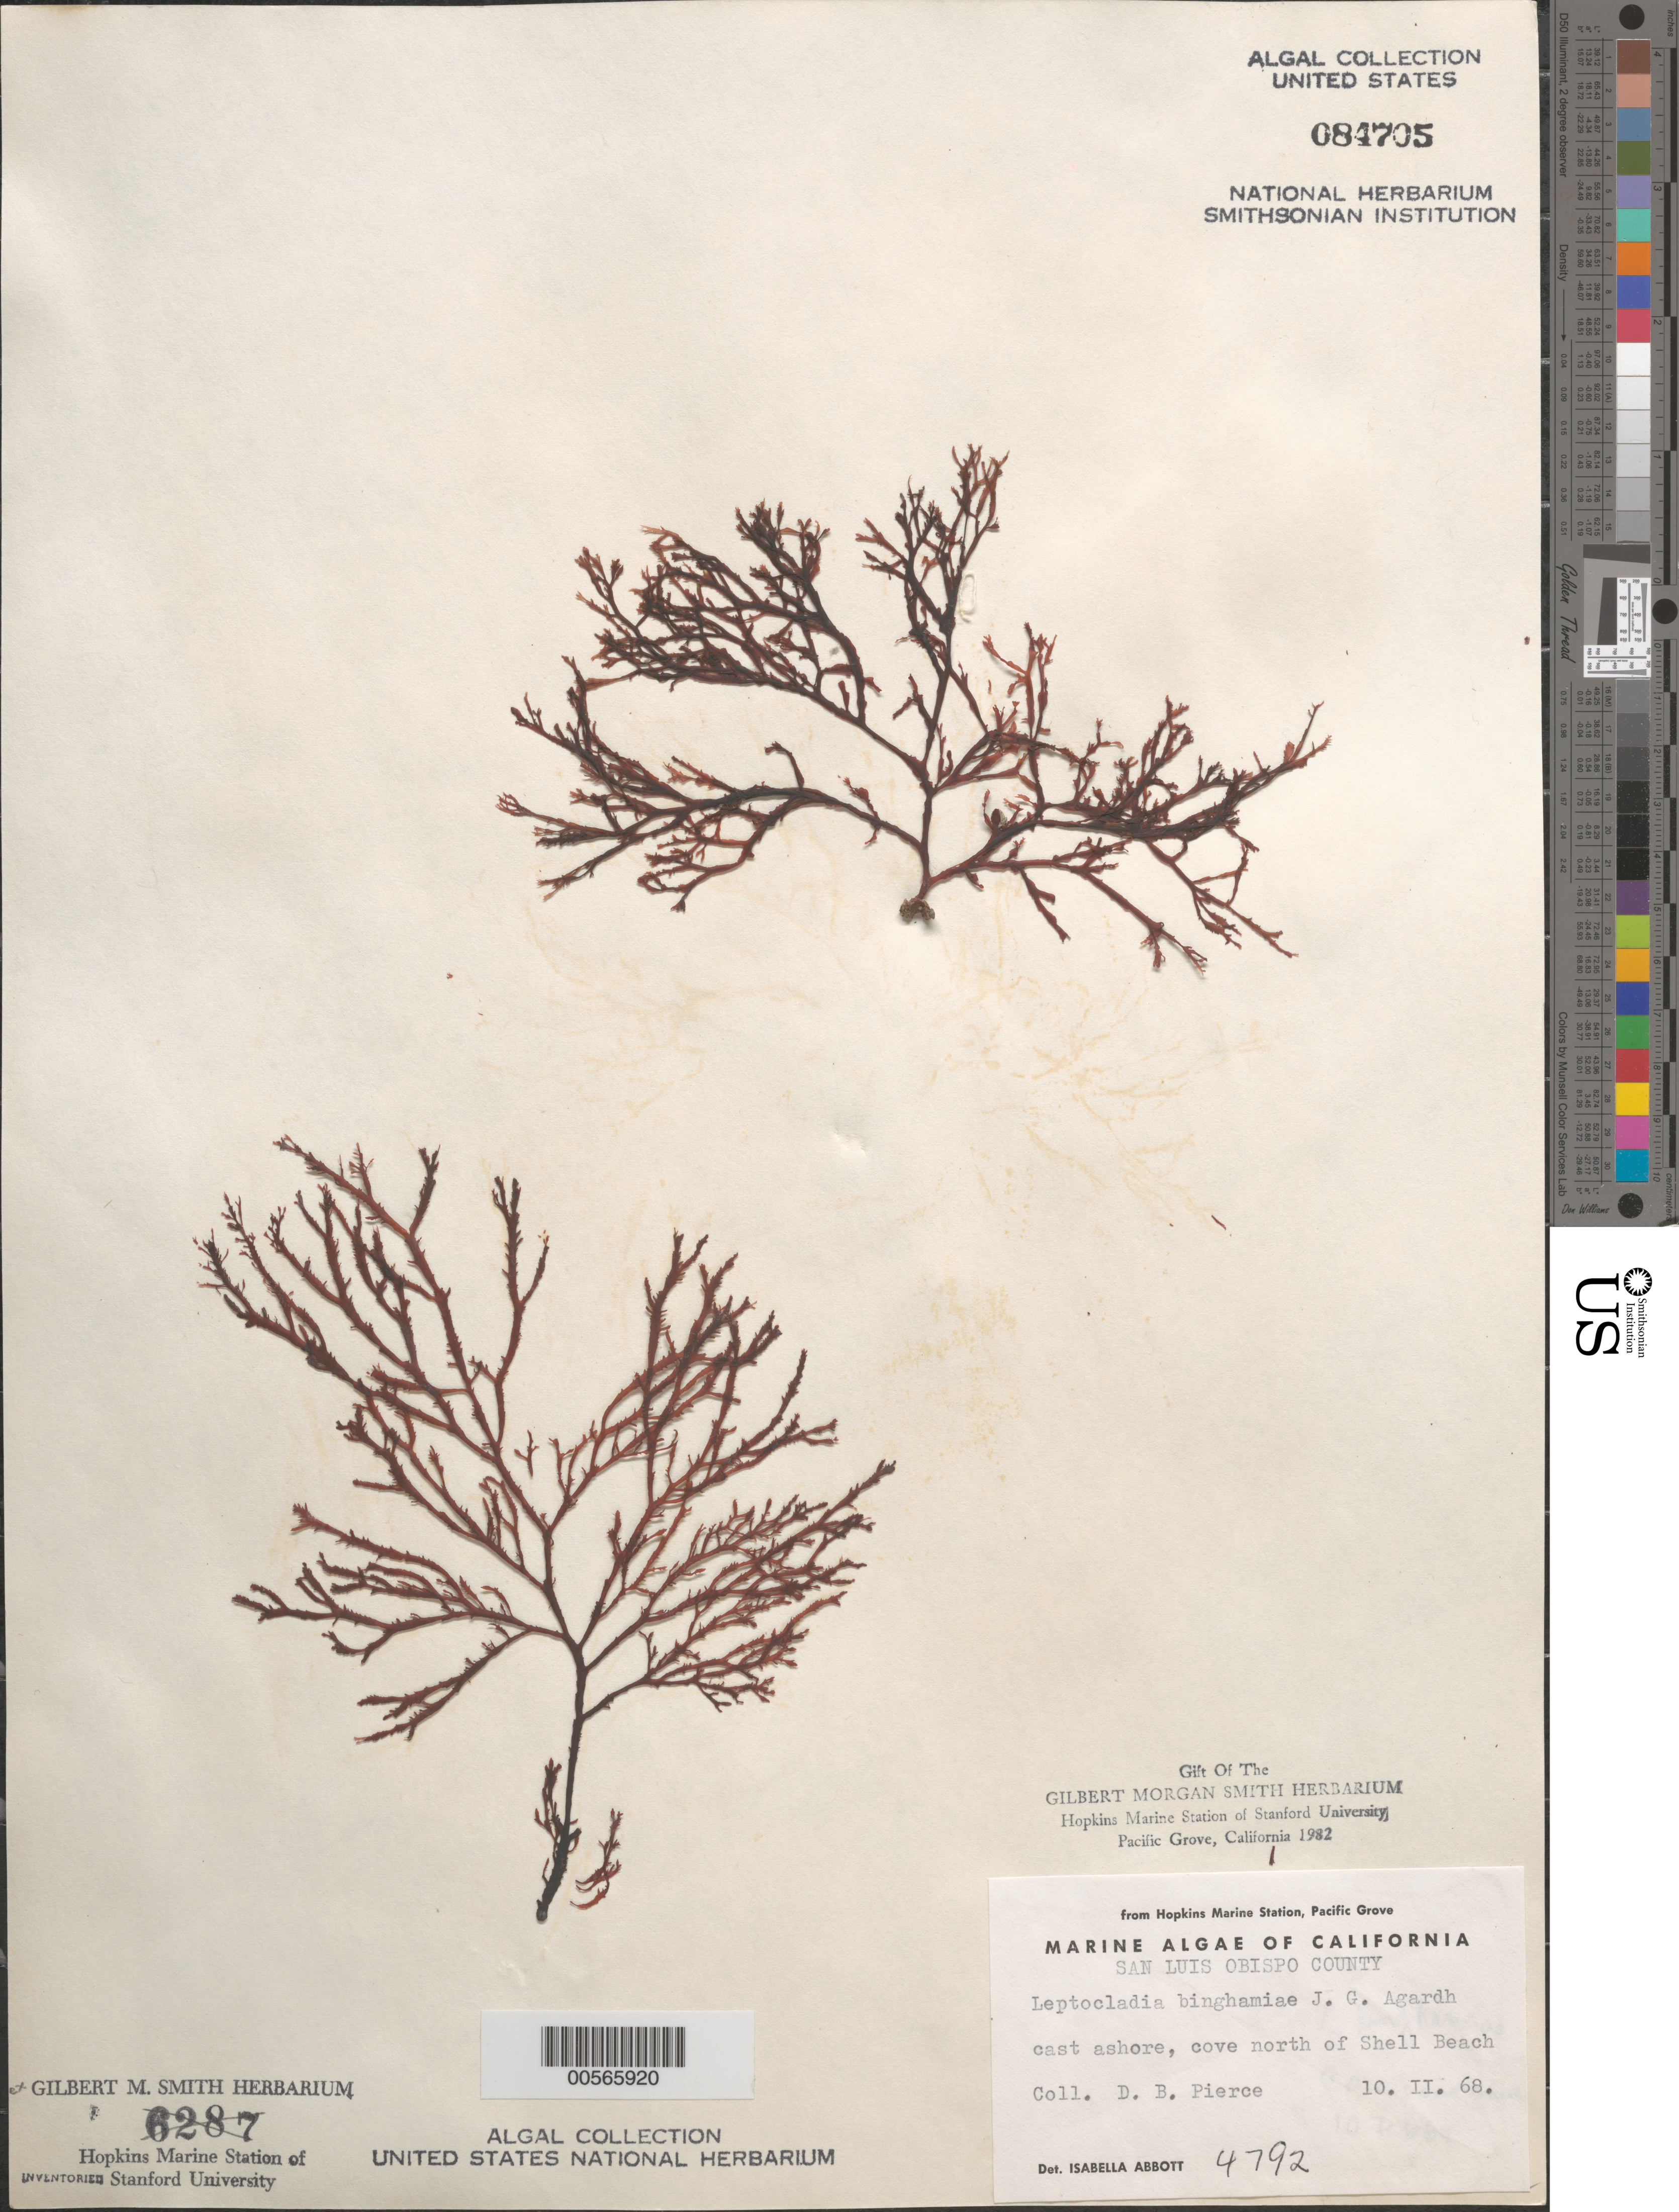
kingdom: Plantae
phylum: Rhodophyta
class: Florideophyceae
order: Gigartinales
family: Dumontiaceae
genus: Leptocladia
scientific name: Leptocladia binghamiae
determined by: Abbott, Isabella A.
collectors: D. Pierce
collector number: IAA 4792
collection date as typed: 10 Feb 1968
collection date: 1968-02-10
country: United States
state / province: California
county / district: San Luis Obispo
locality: Cove north of Shell Beach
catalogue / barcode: US 84705